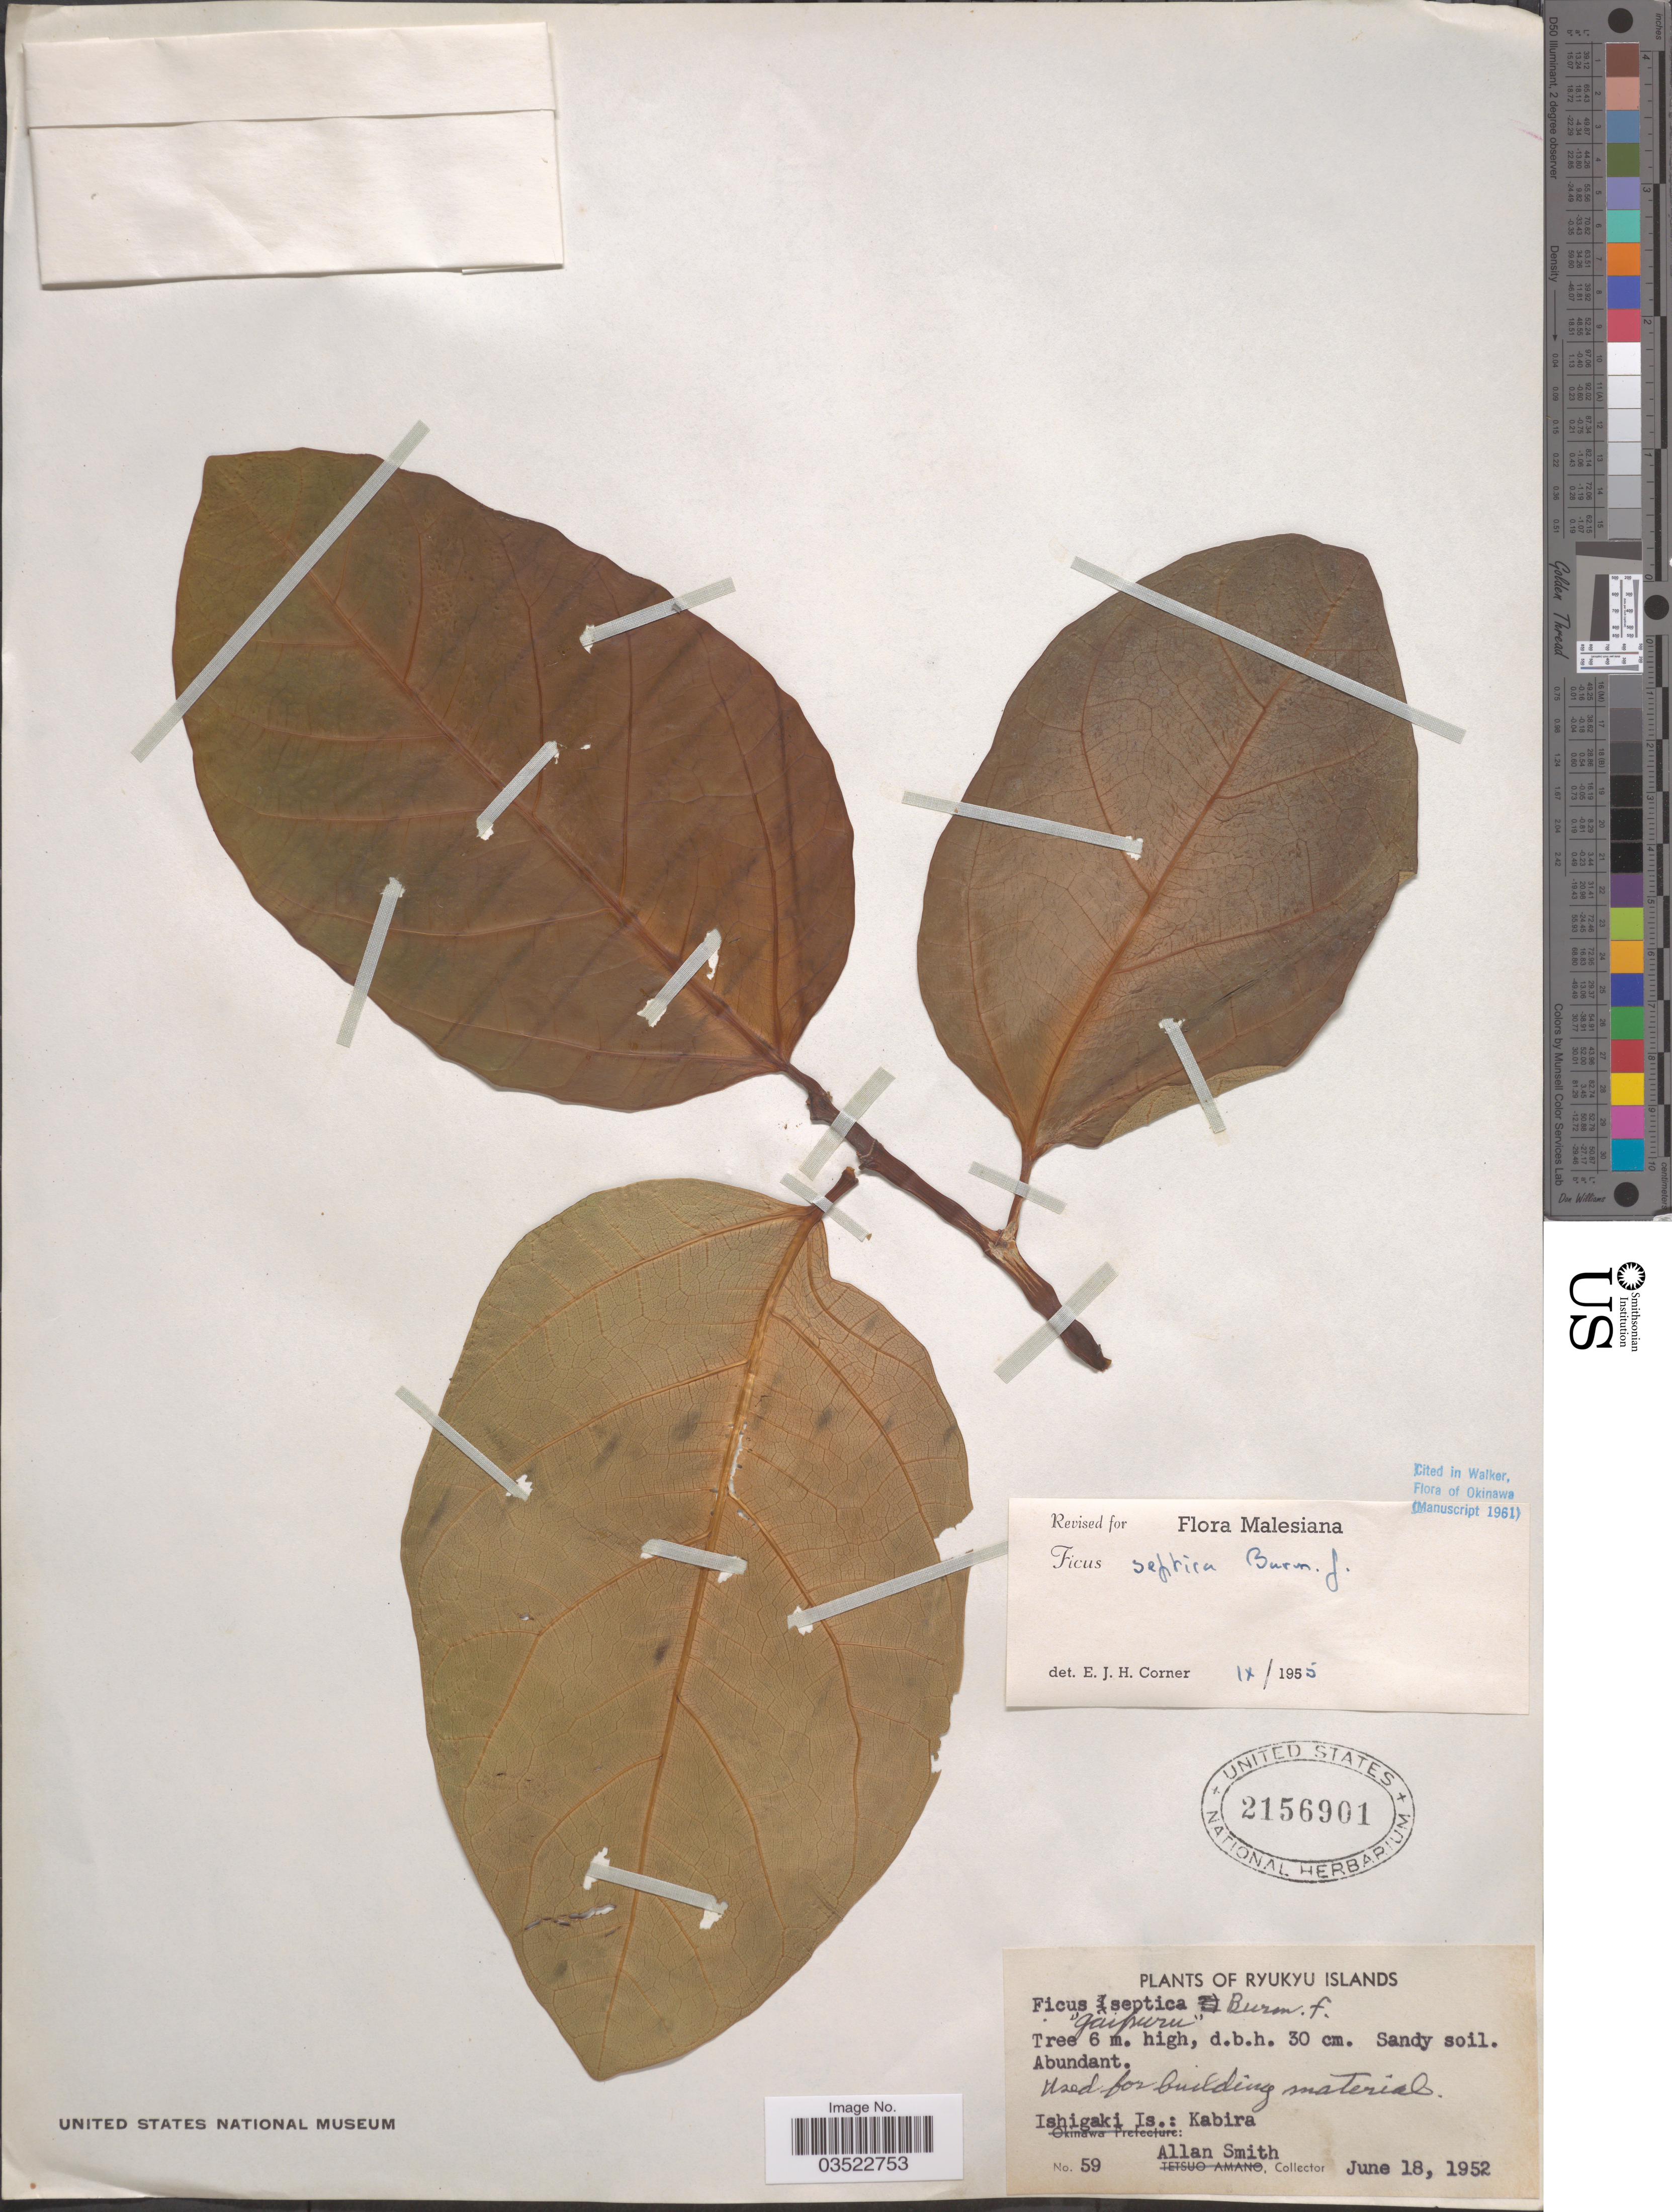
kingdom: Plantae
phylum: Tracheophyta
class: Magnoliopsida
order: Rosales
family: Moraceae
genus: Ficus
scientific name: Ficus septica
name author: Burm. f.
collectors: A. Smith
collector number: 59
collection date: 1952-06-18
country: Japan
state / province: Okinawa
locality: Ryukyu Islands. Ishigaki Is.: Kabira.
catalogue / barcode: US 2156901